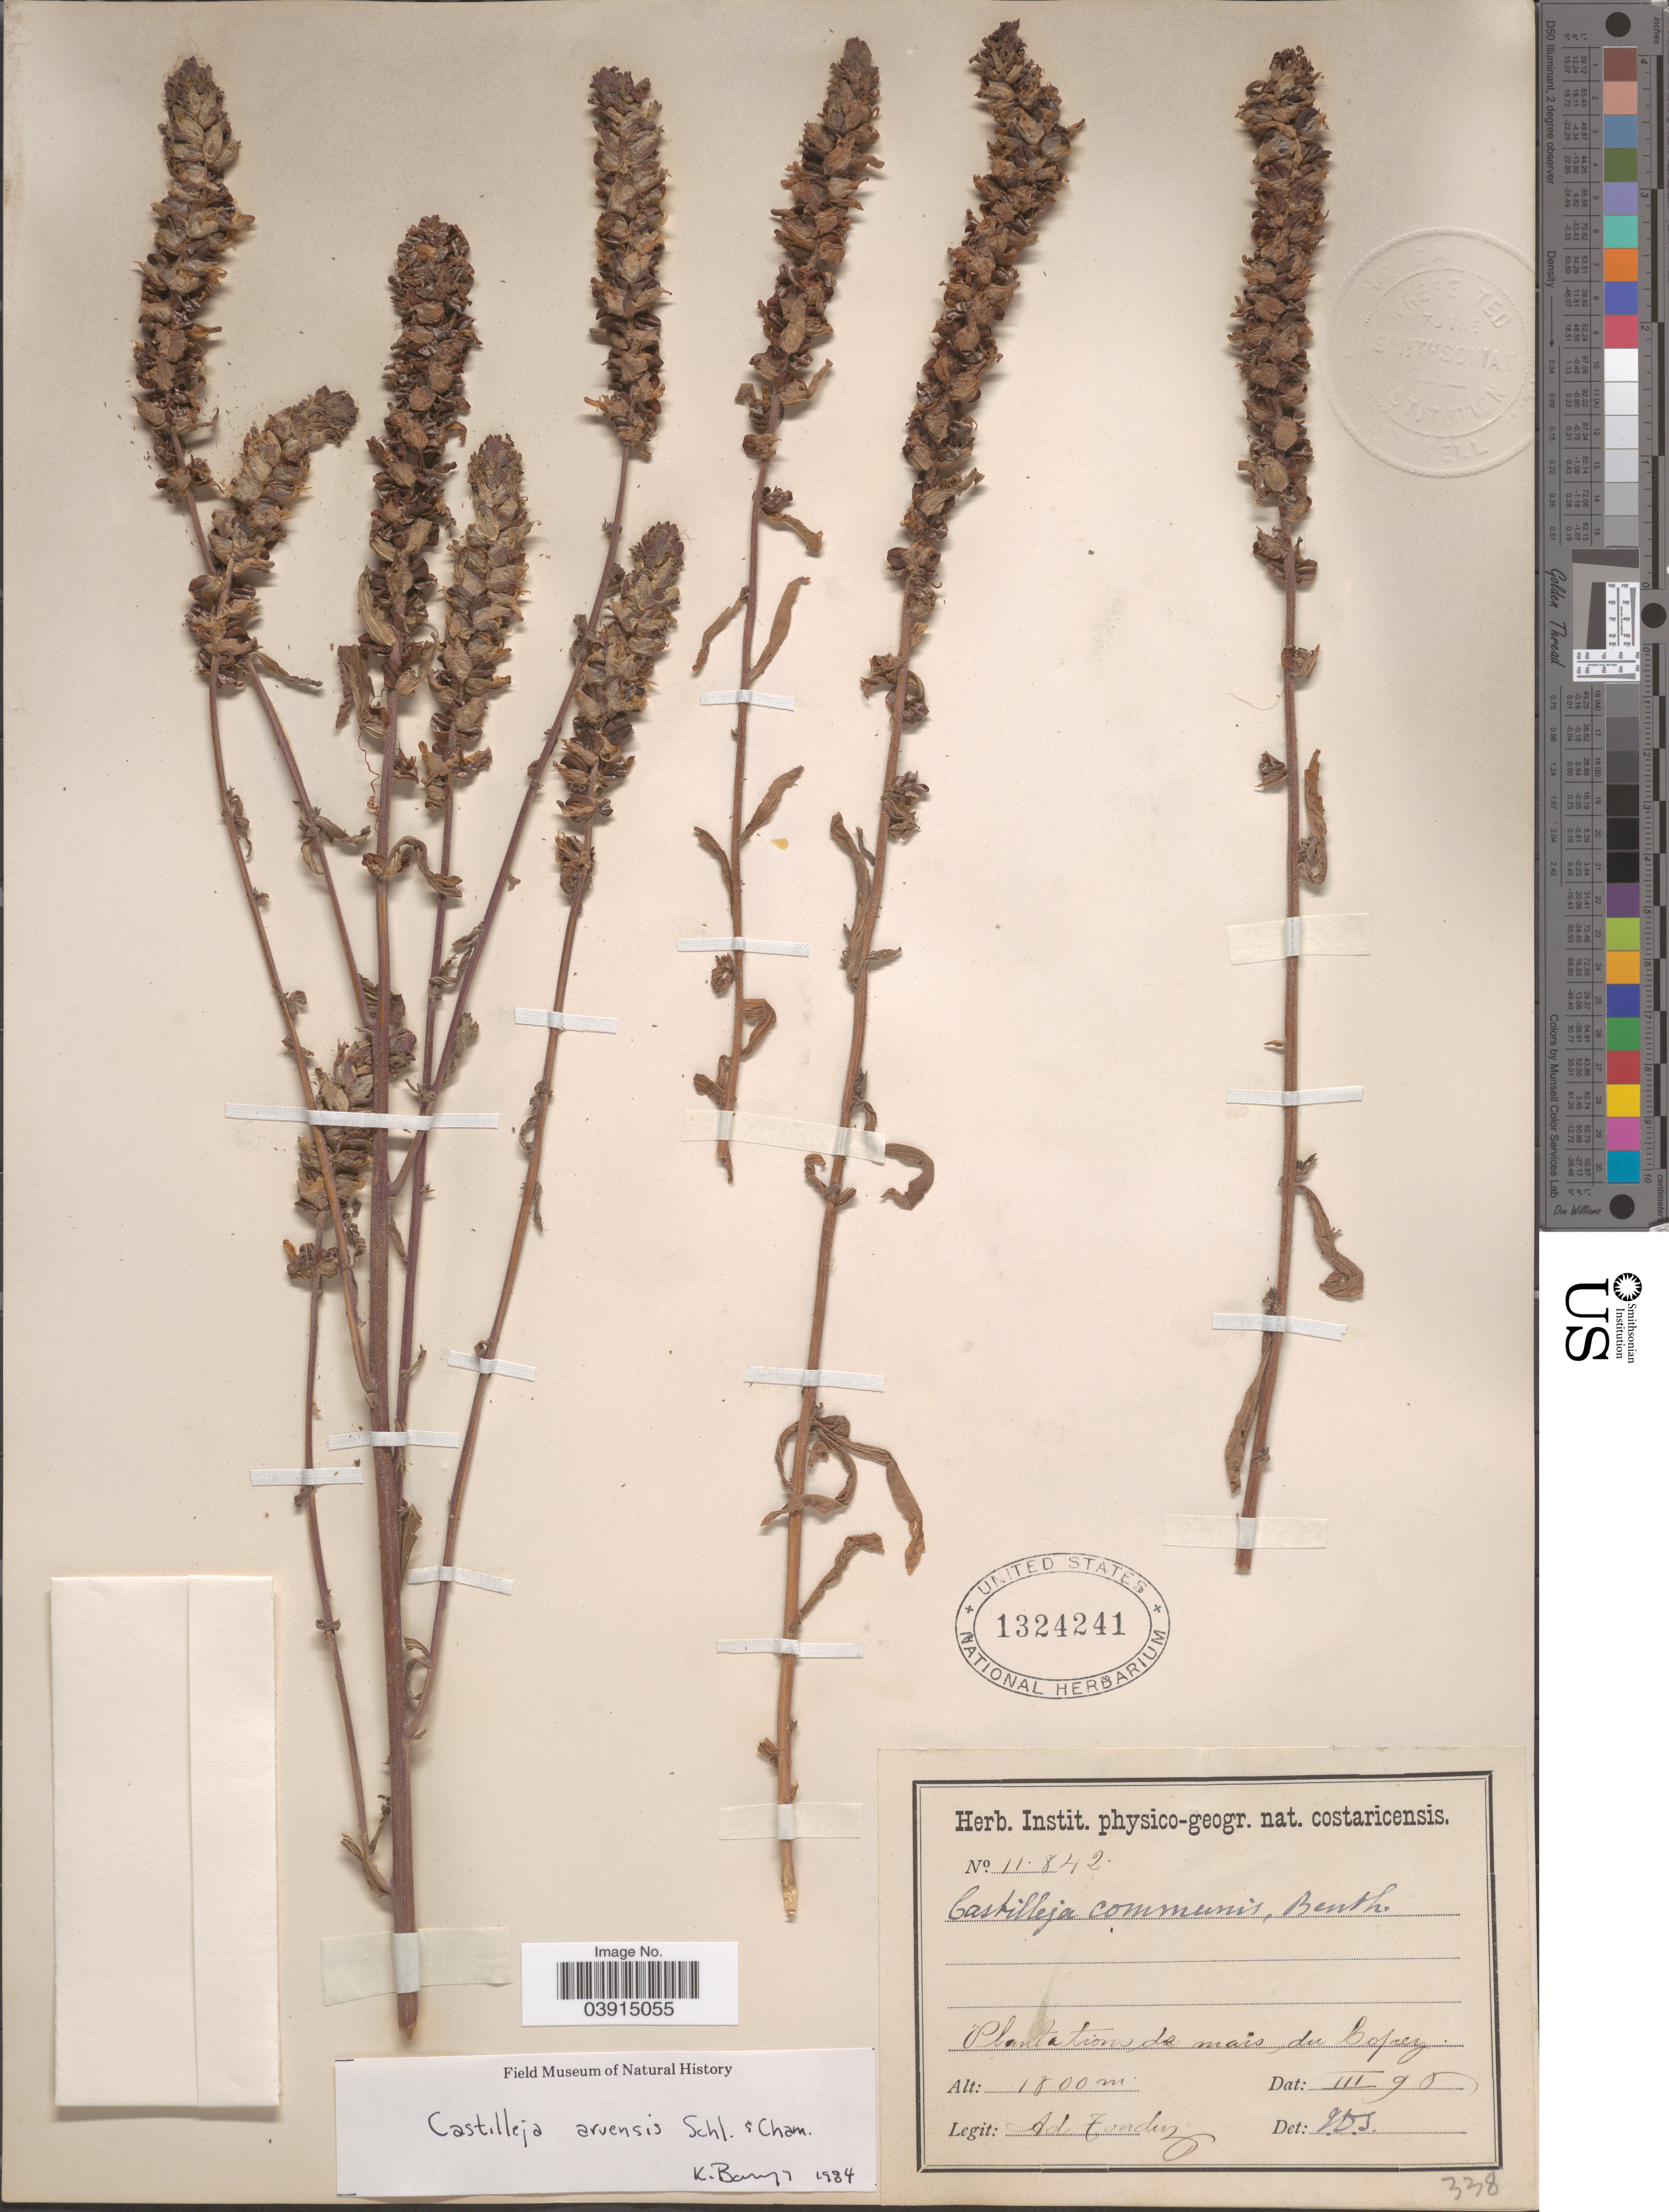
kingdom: Plantae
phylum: Tracheophyta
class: Magnoliopsida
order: Lamiales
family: Orobanchaceae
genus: Castilleja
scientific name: Castilleja arvensis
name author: Schltdl. & Cham.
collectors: A. Tonduz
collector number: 11842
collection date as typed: Transcribed d/m/y: /3/95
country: Costa Rica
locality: Plantations de mais du Copey.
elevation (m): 1800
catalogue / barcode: US 1324241